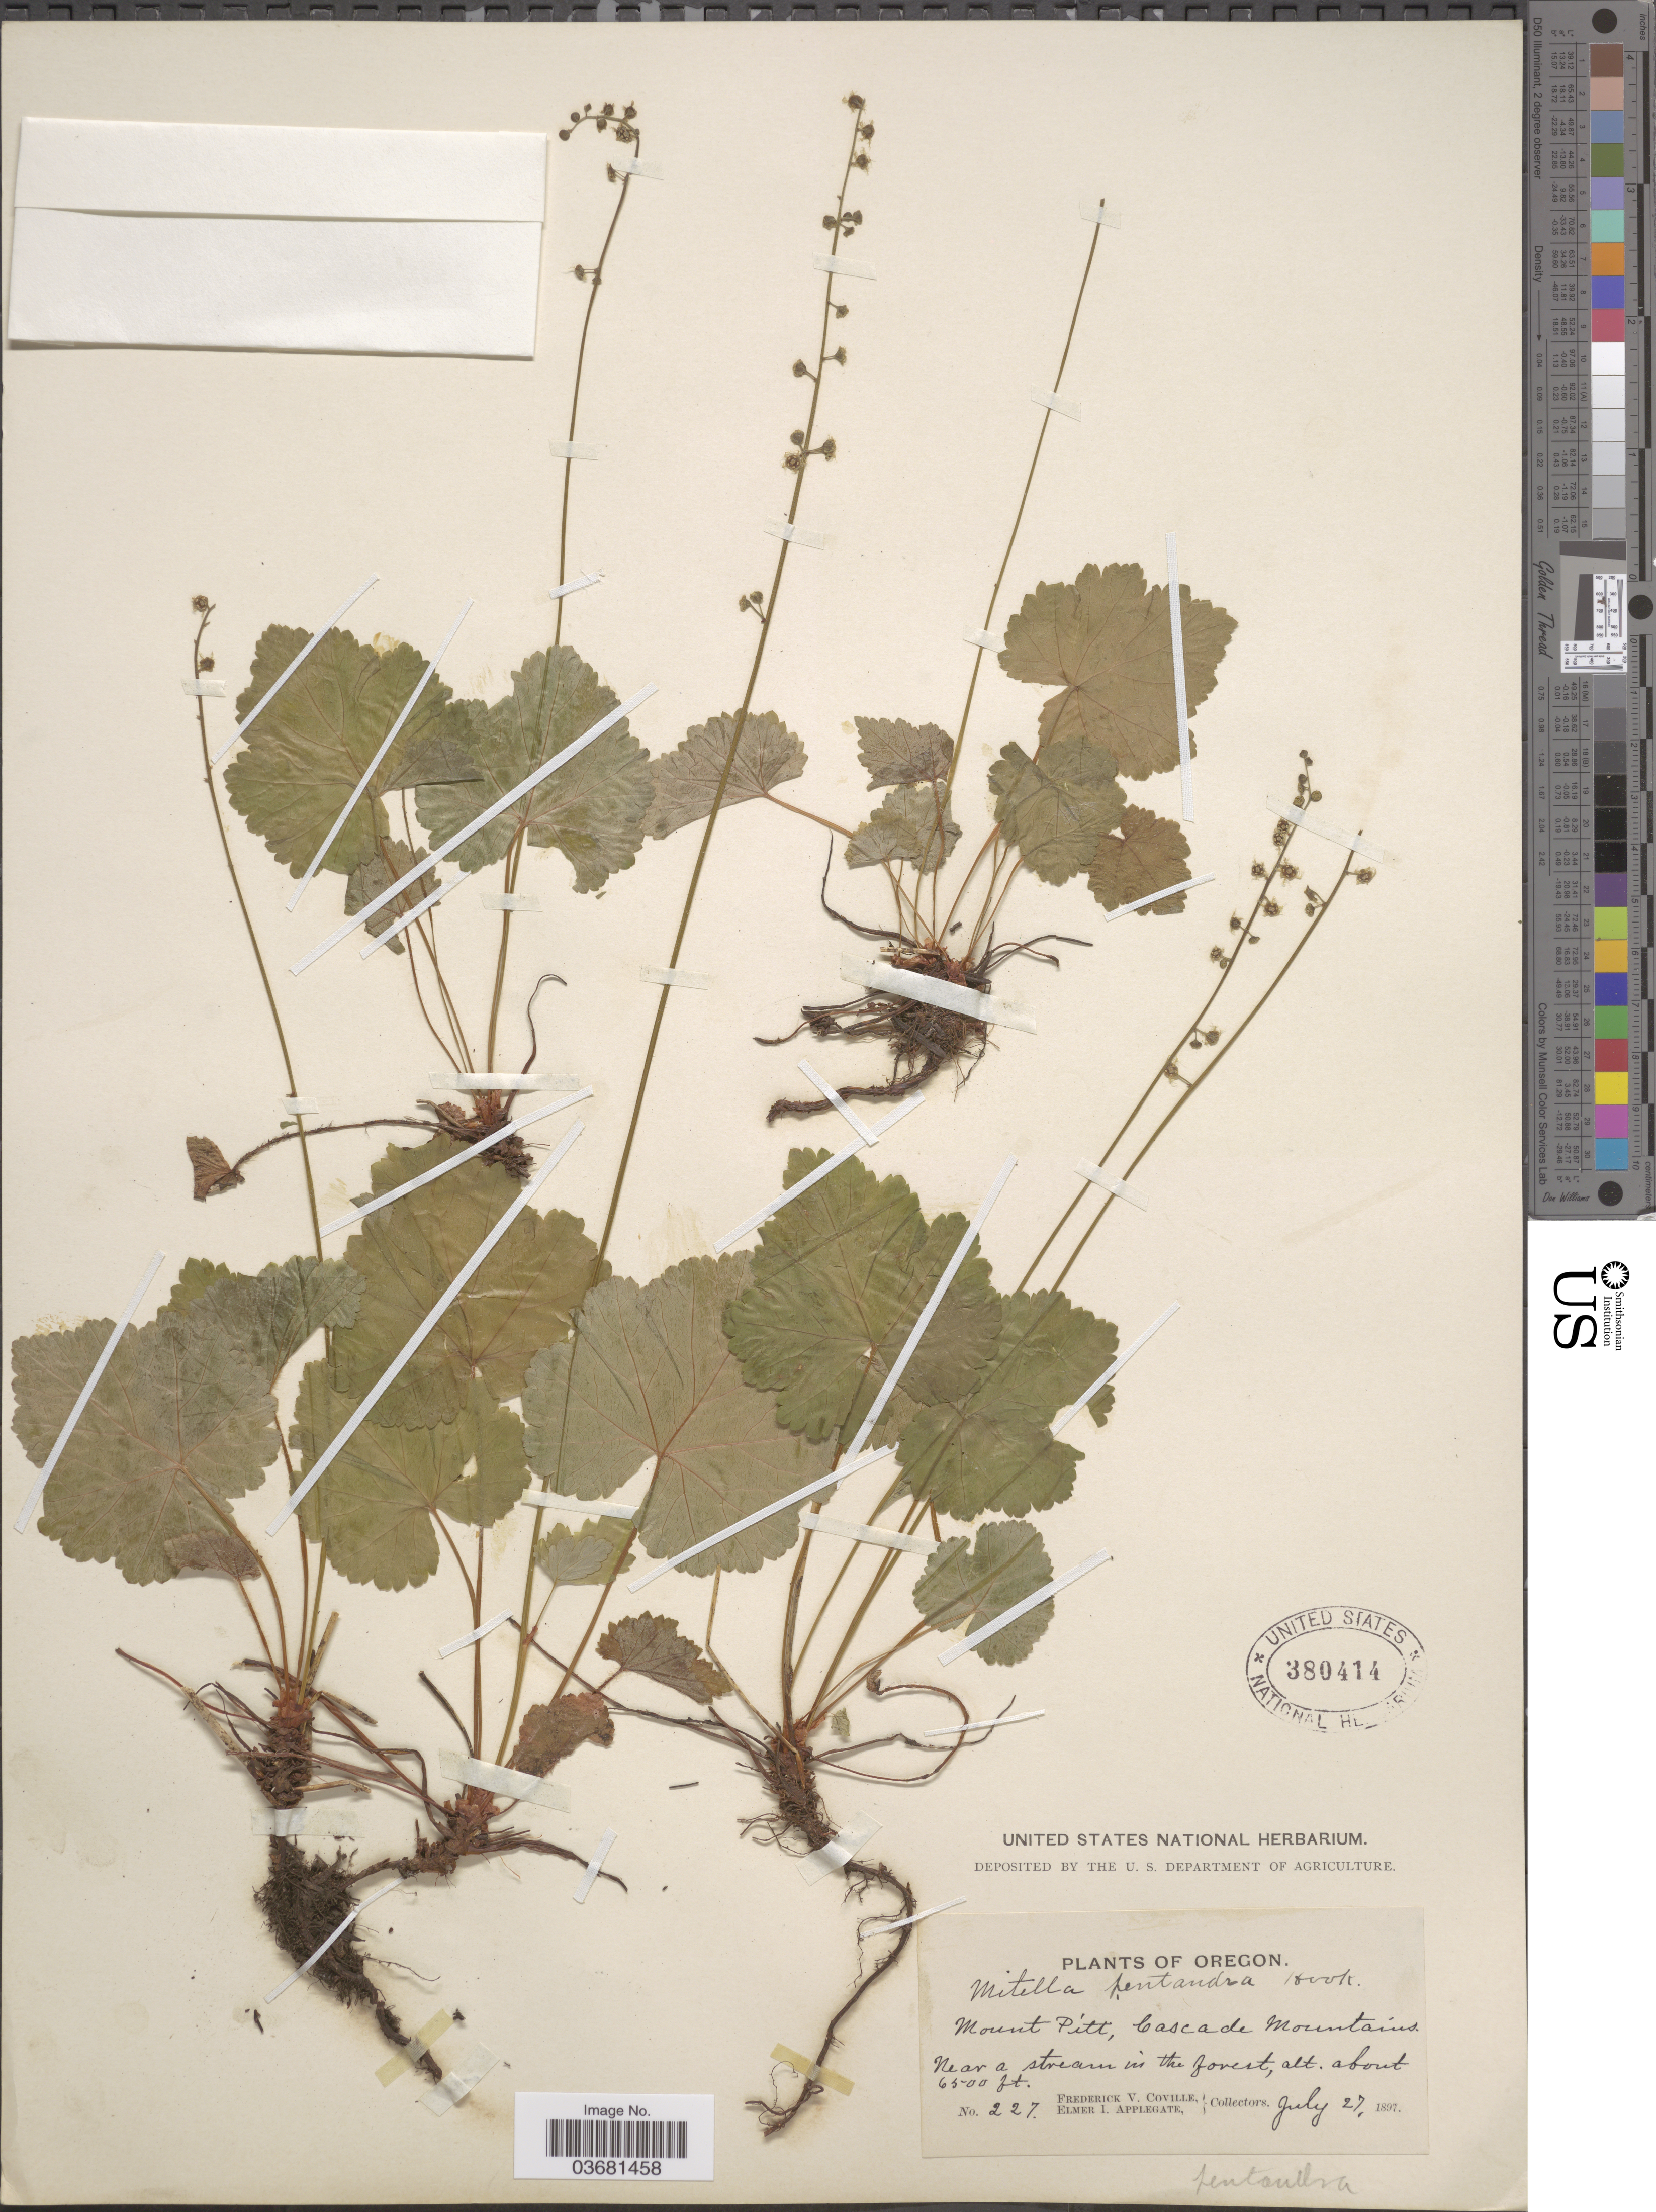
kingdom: Plantae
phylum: Tracheophyta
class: Magnoliopsida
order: Saxifragales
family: Saxifragaceae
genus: Mitella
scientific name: Mitella pentandra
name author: Hook.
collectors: F. V. Coville & E. I. Applegate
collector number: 227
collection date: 1897-07-27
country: United States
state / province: Oregon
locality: Mount Pitt, Cascade Mountains. Near a stream in the forest.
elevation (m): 1981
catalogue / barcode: US 380414